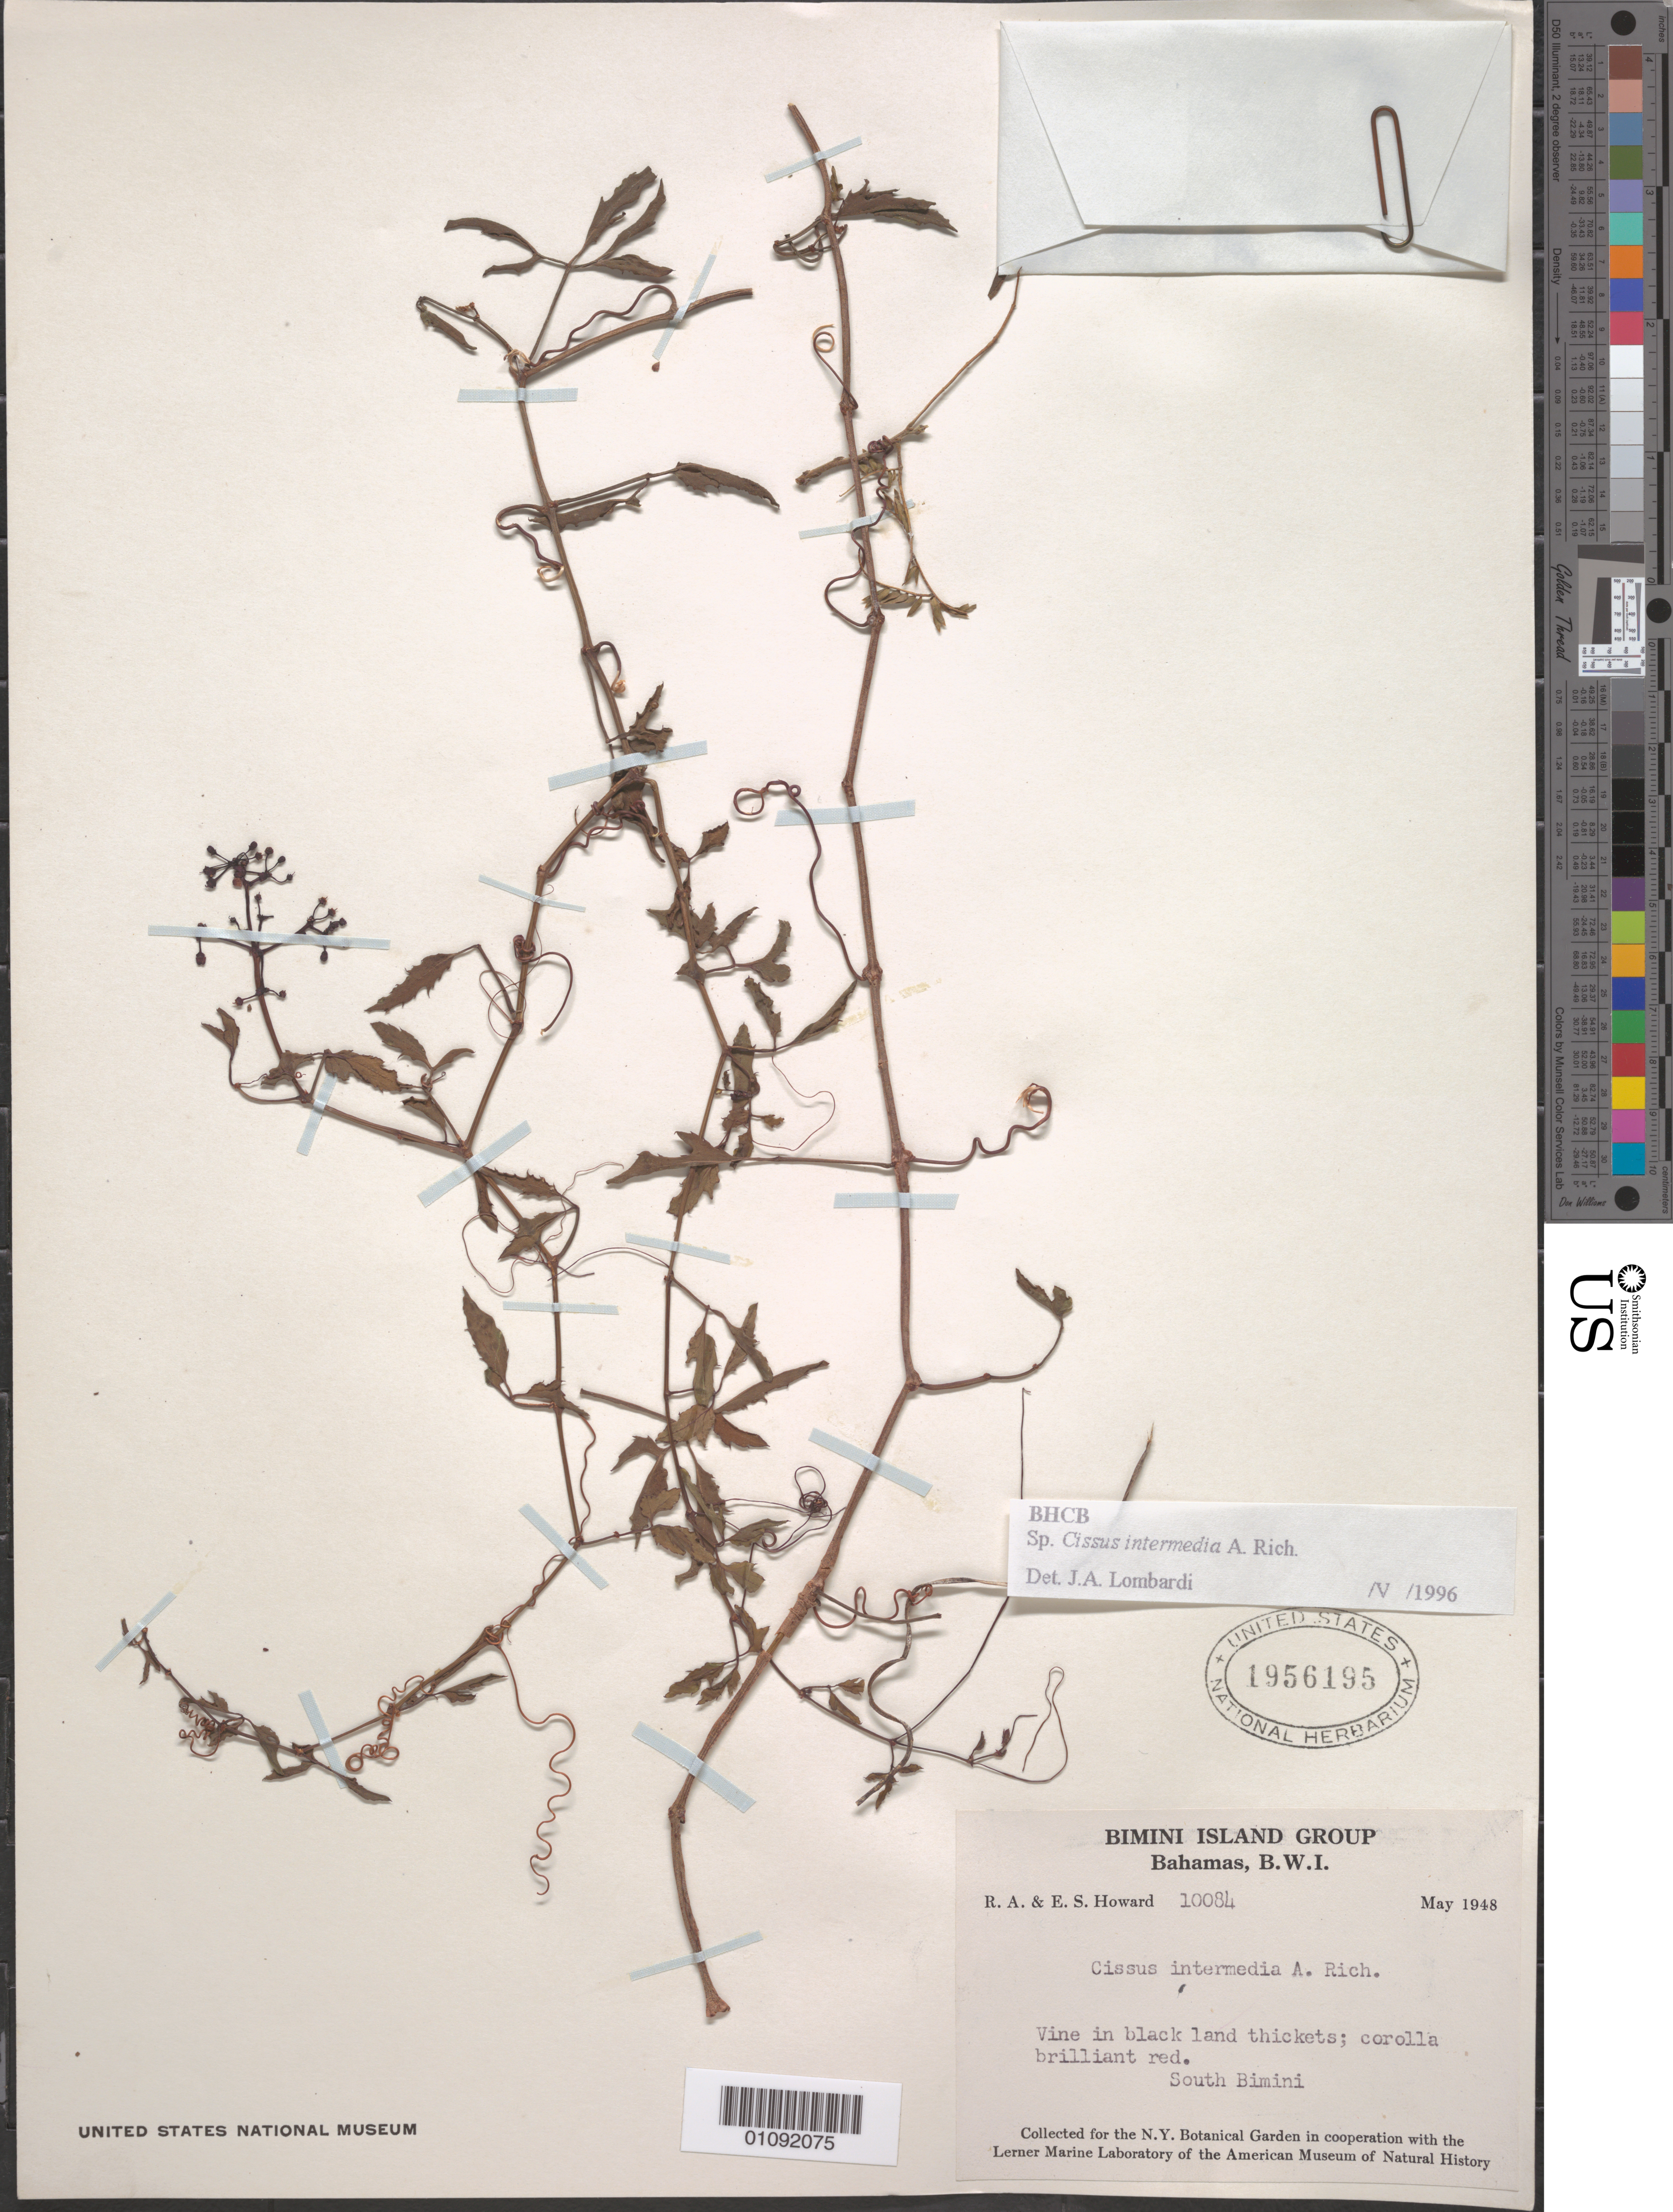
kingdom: Plantae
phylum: Tracheophyta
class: Magnoliopsida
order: Vitales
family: Vitaceae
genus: Cissus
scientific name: Cissus intermedia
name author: A. Rich.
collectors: R. A. Howard & E. S. Howard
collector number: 10084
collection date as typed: May 1948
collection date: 1948-05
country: Bahamas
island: Bimini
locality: South Bimini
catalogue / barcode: US 1956195